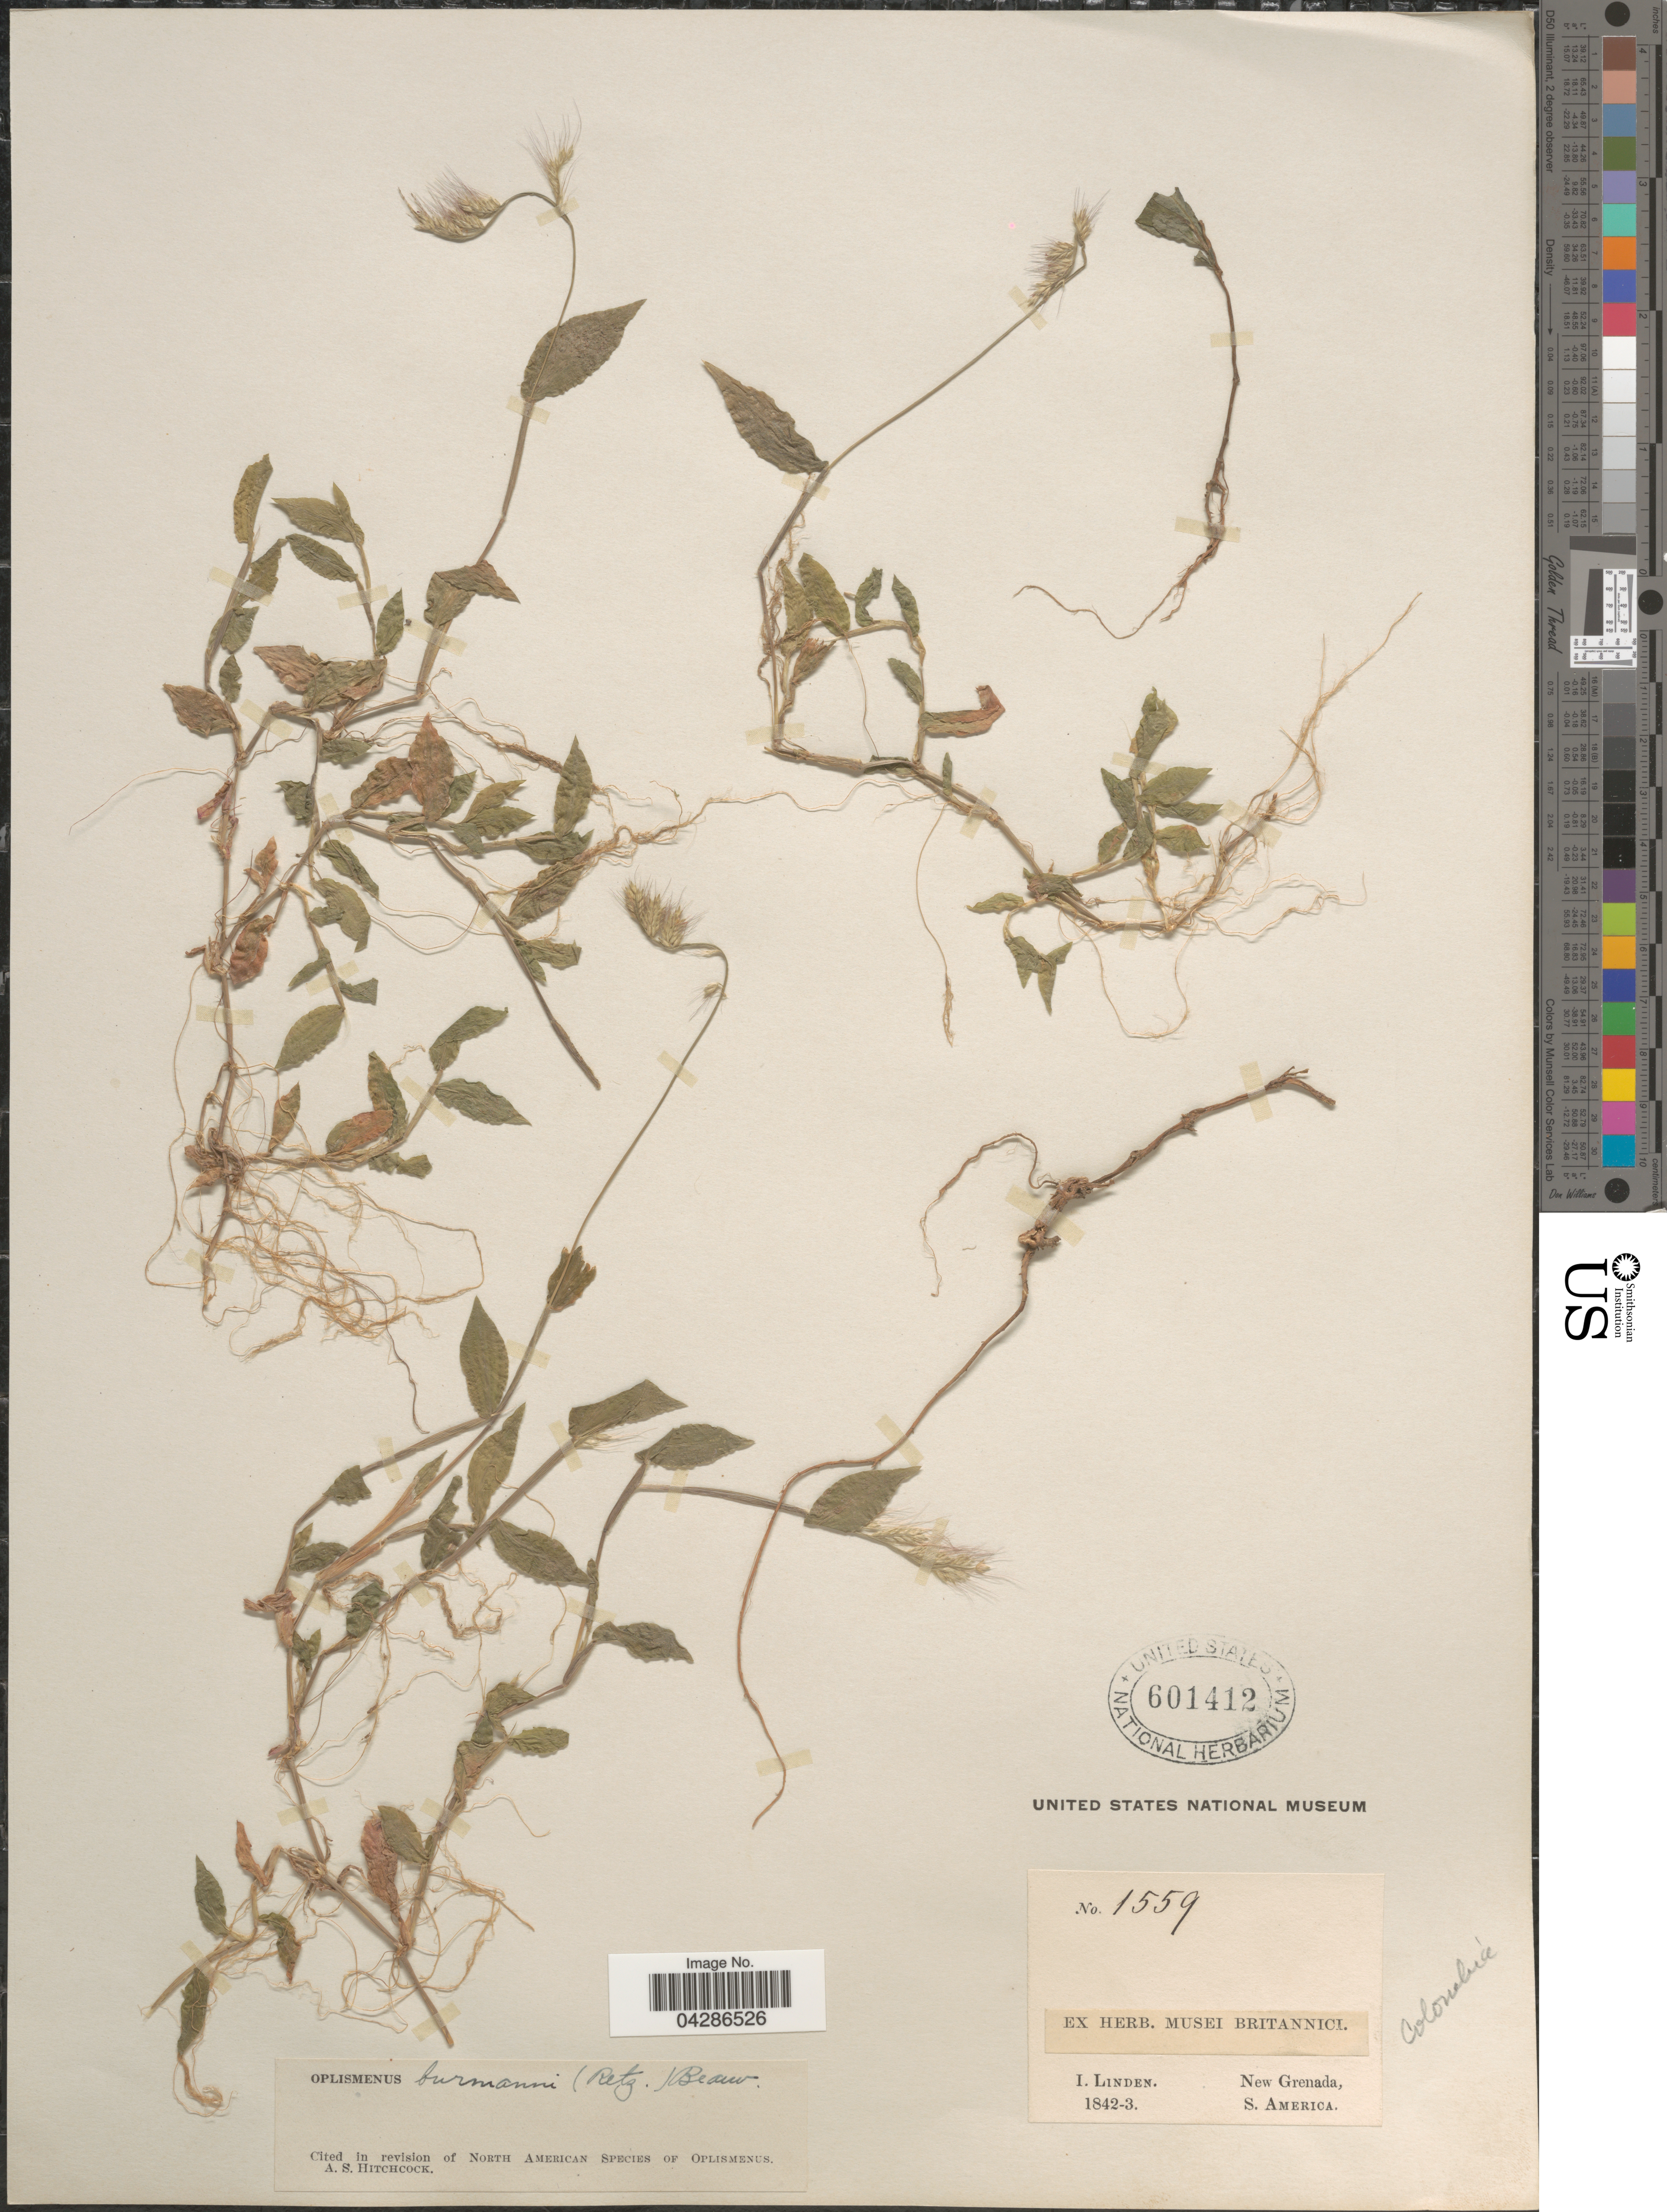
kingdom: Plantae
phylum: Tracheophyta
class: Liliopsida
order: Poales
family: Poaceae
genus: Oplismenus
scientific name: Oplismenus burmannii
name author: (Retz.) P. Beauv.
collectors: I. Linden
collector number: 1559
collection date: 1842/1843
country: Colombia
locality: New Grenada.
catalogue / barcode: US 601412